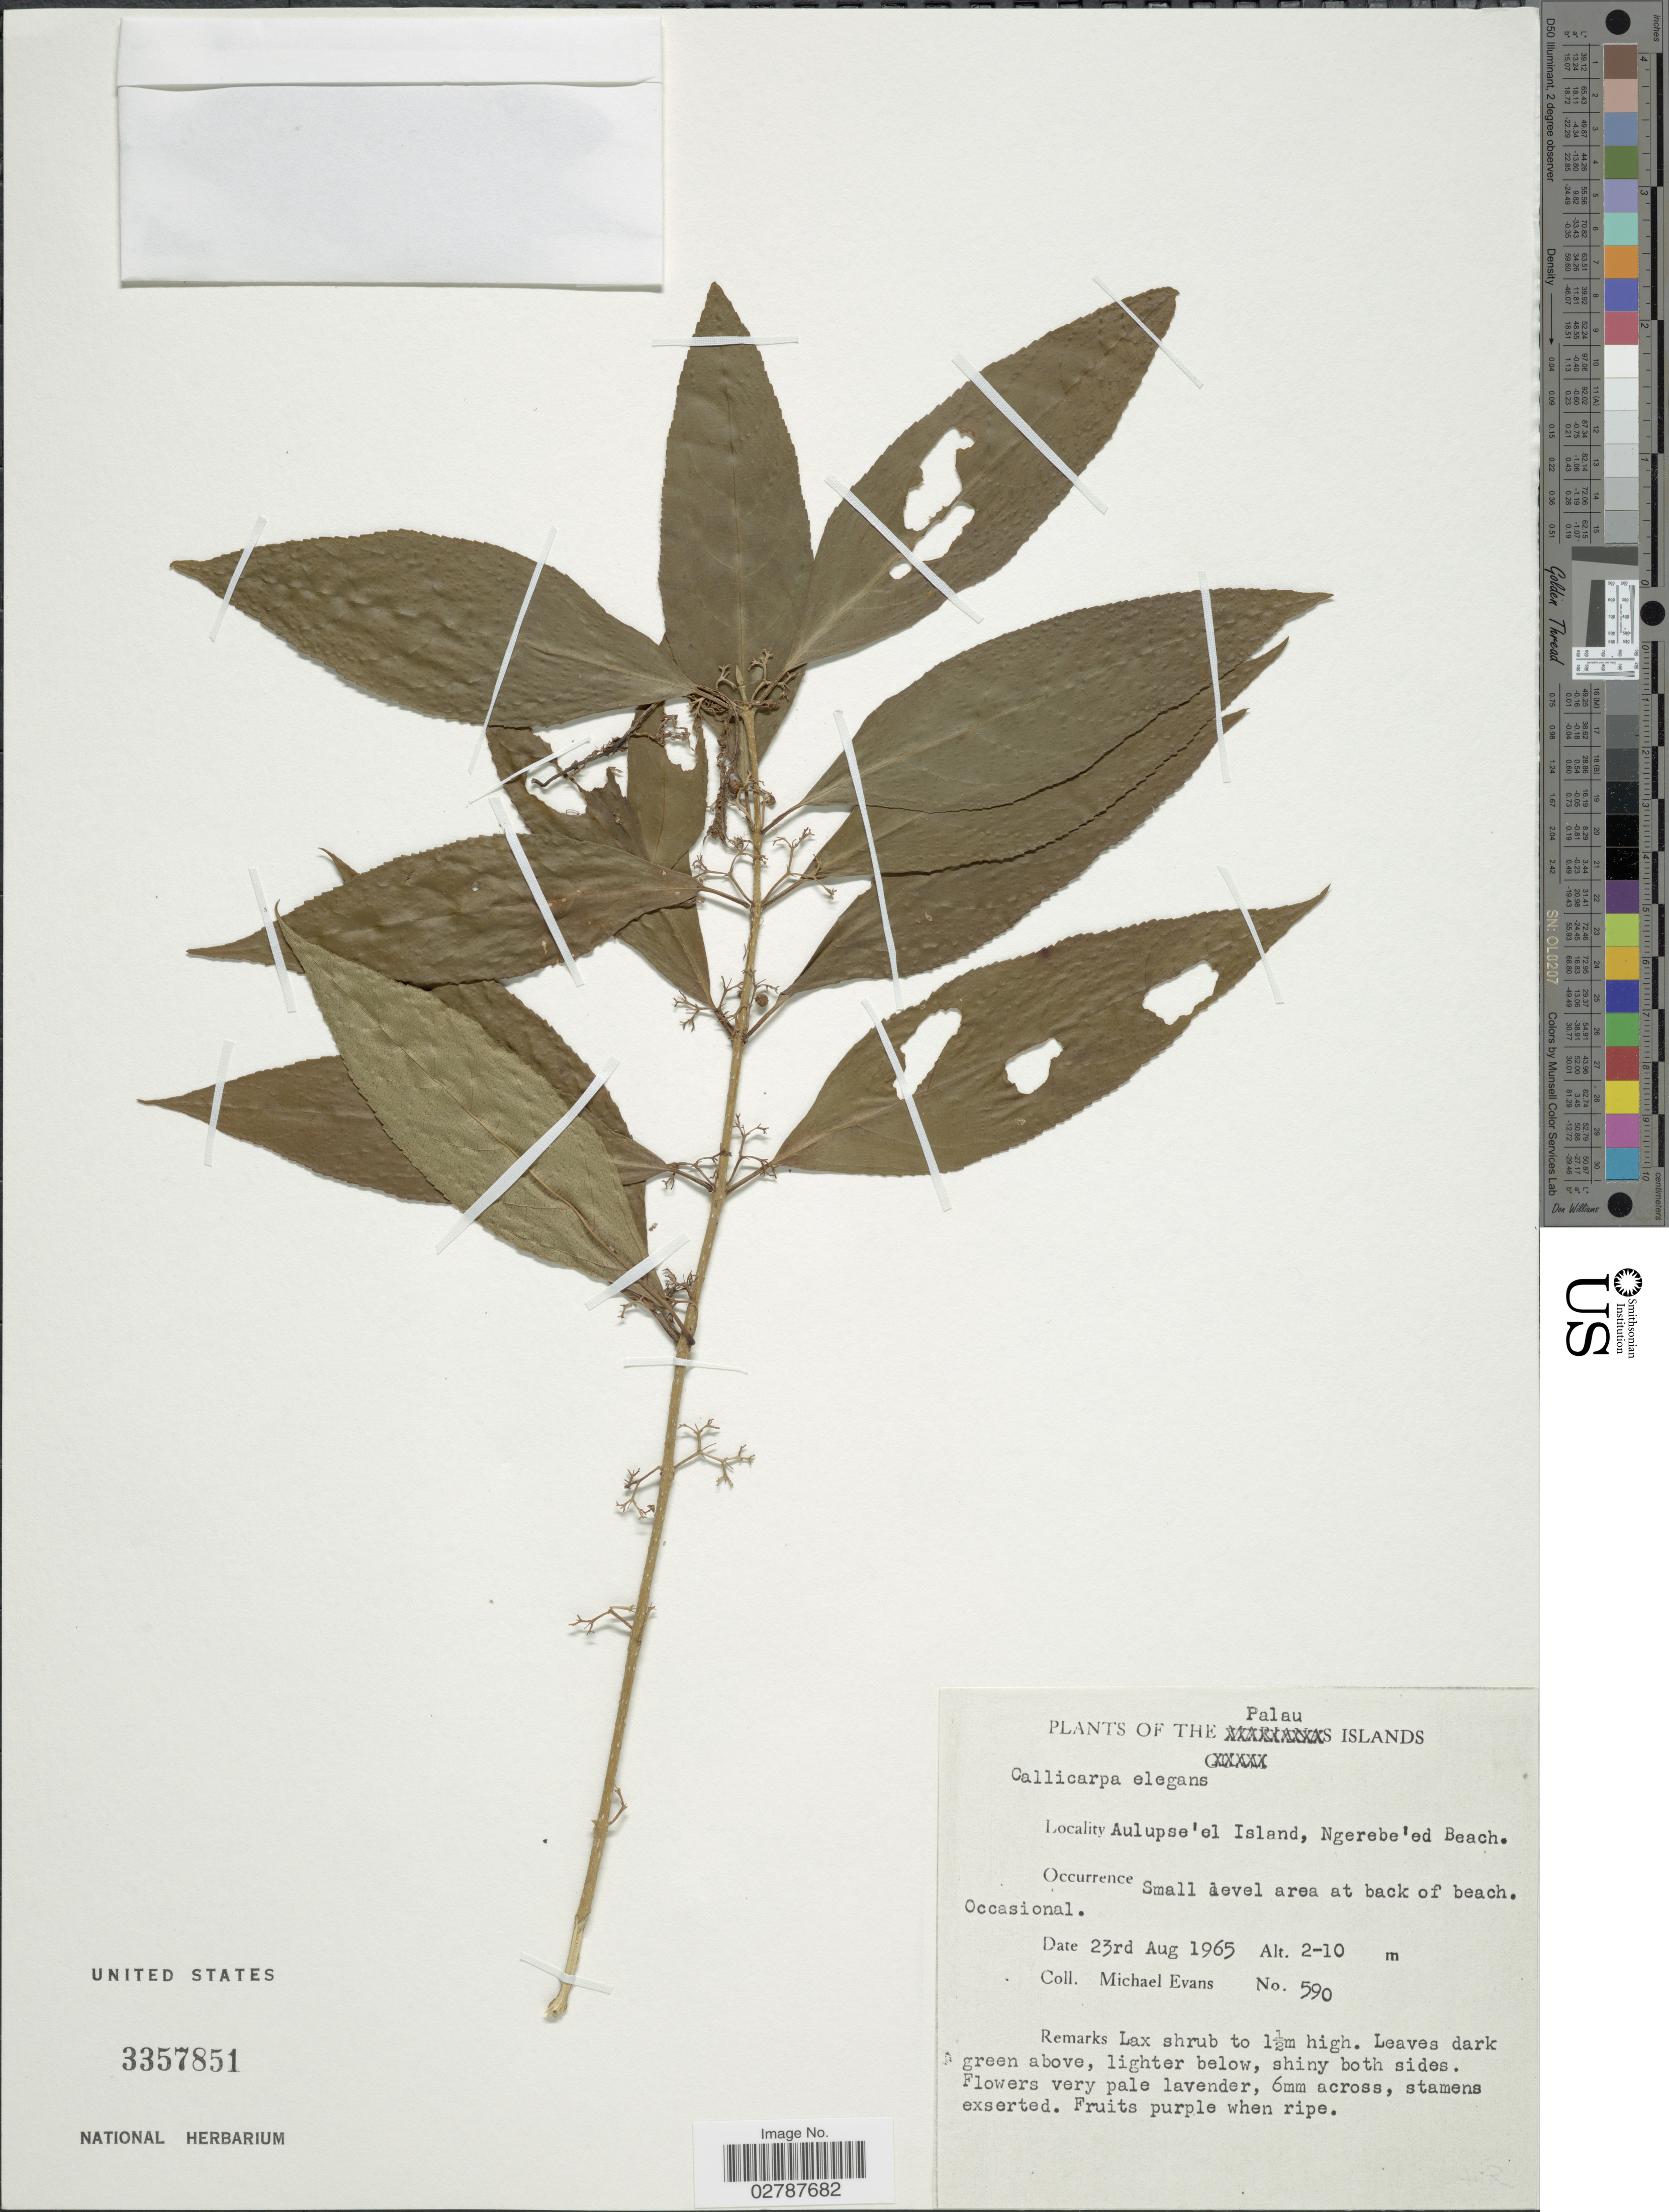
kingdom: Plantae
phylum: Tracheophyta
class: Magnoliopsida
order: Lamiales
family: Lamiaceae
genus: Callicarpa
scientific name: Callicarpa elegans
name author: Hayek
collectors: M. Evans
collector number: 590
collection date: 1965-08-23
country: Palau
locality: The Palau Islands. Aulupse'el Island, Ngerebe'ed Beach.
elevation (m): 2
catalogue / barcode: US 3357851